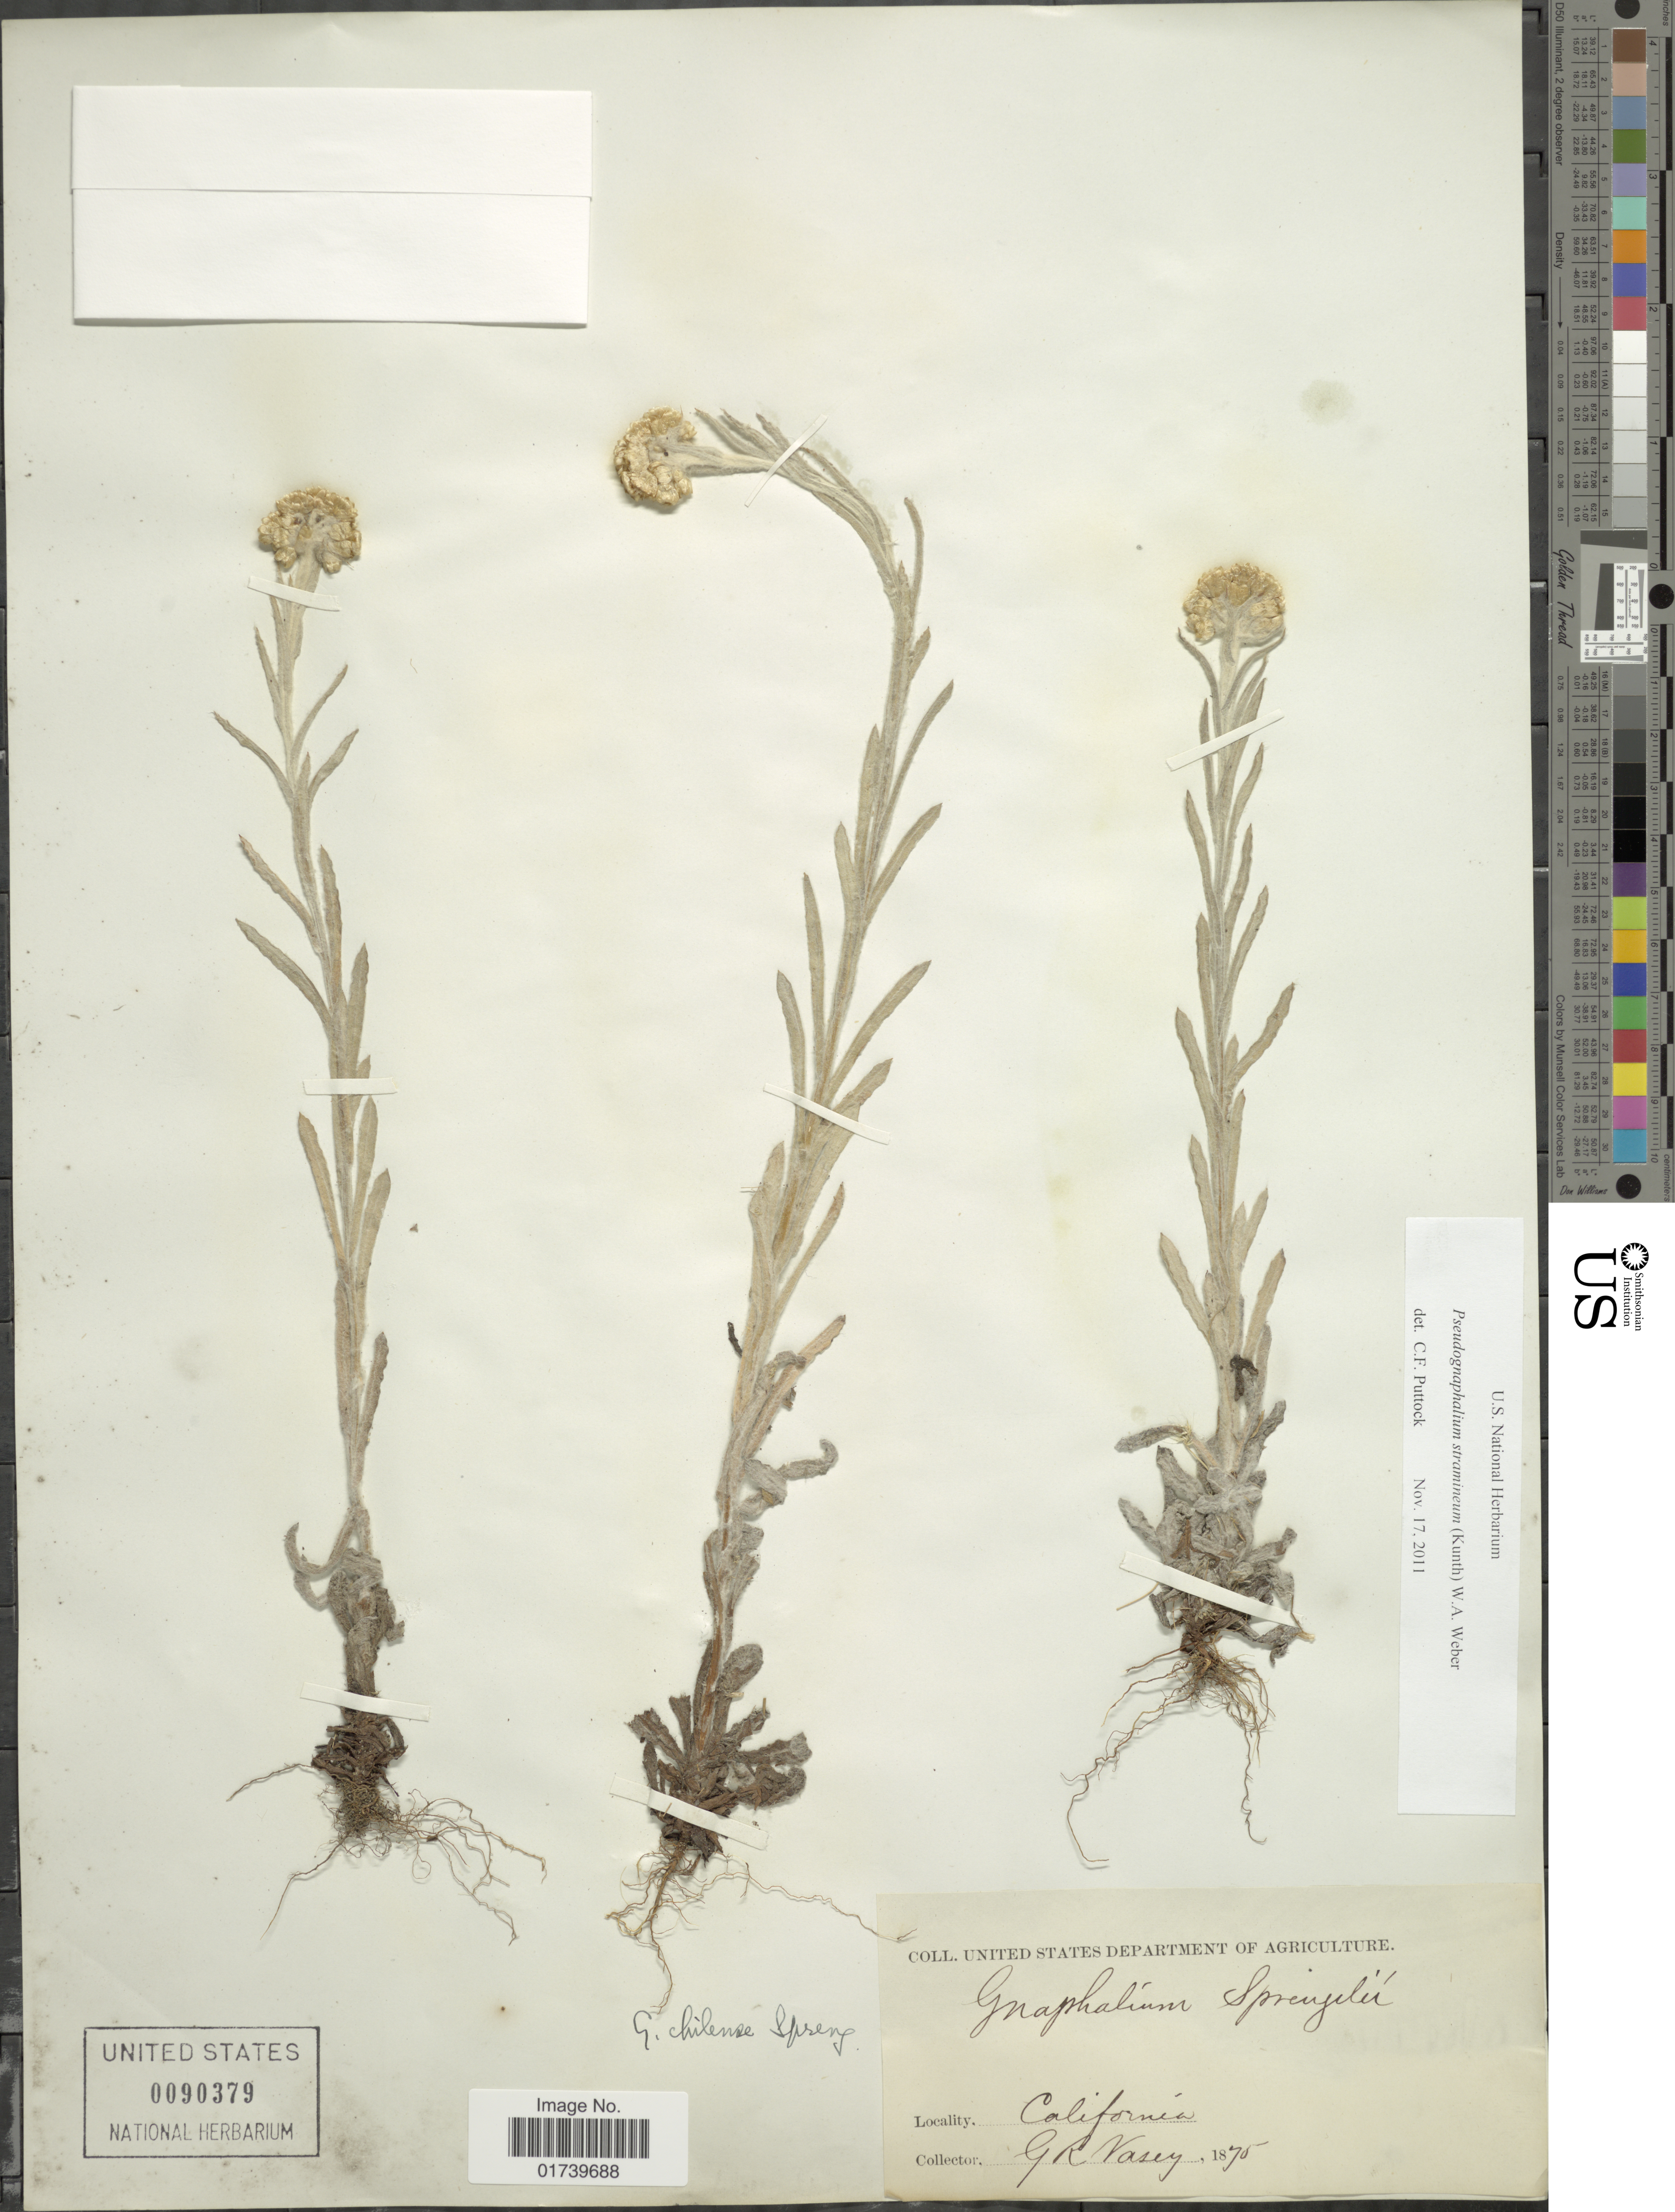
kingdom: Plantae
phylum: Tracheophyta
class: Magnoliopsida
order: Asterales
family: Asteraceae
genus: Pseudognaphalium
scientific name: Pseudognaphalium stramineum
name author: (Kunth) Anderb.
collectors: G. R. Vasey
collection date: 1875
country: United States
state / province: California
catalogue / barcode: US 90379